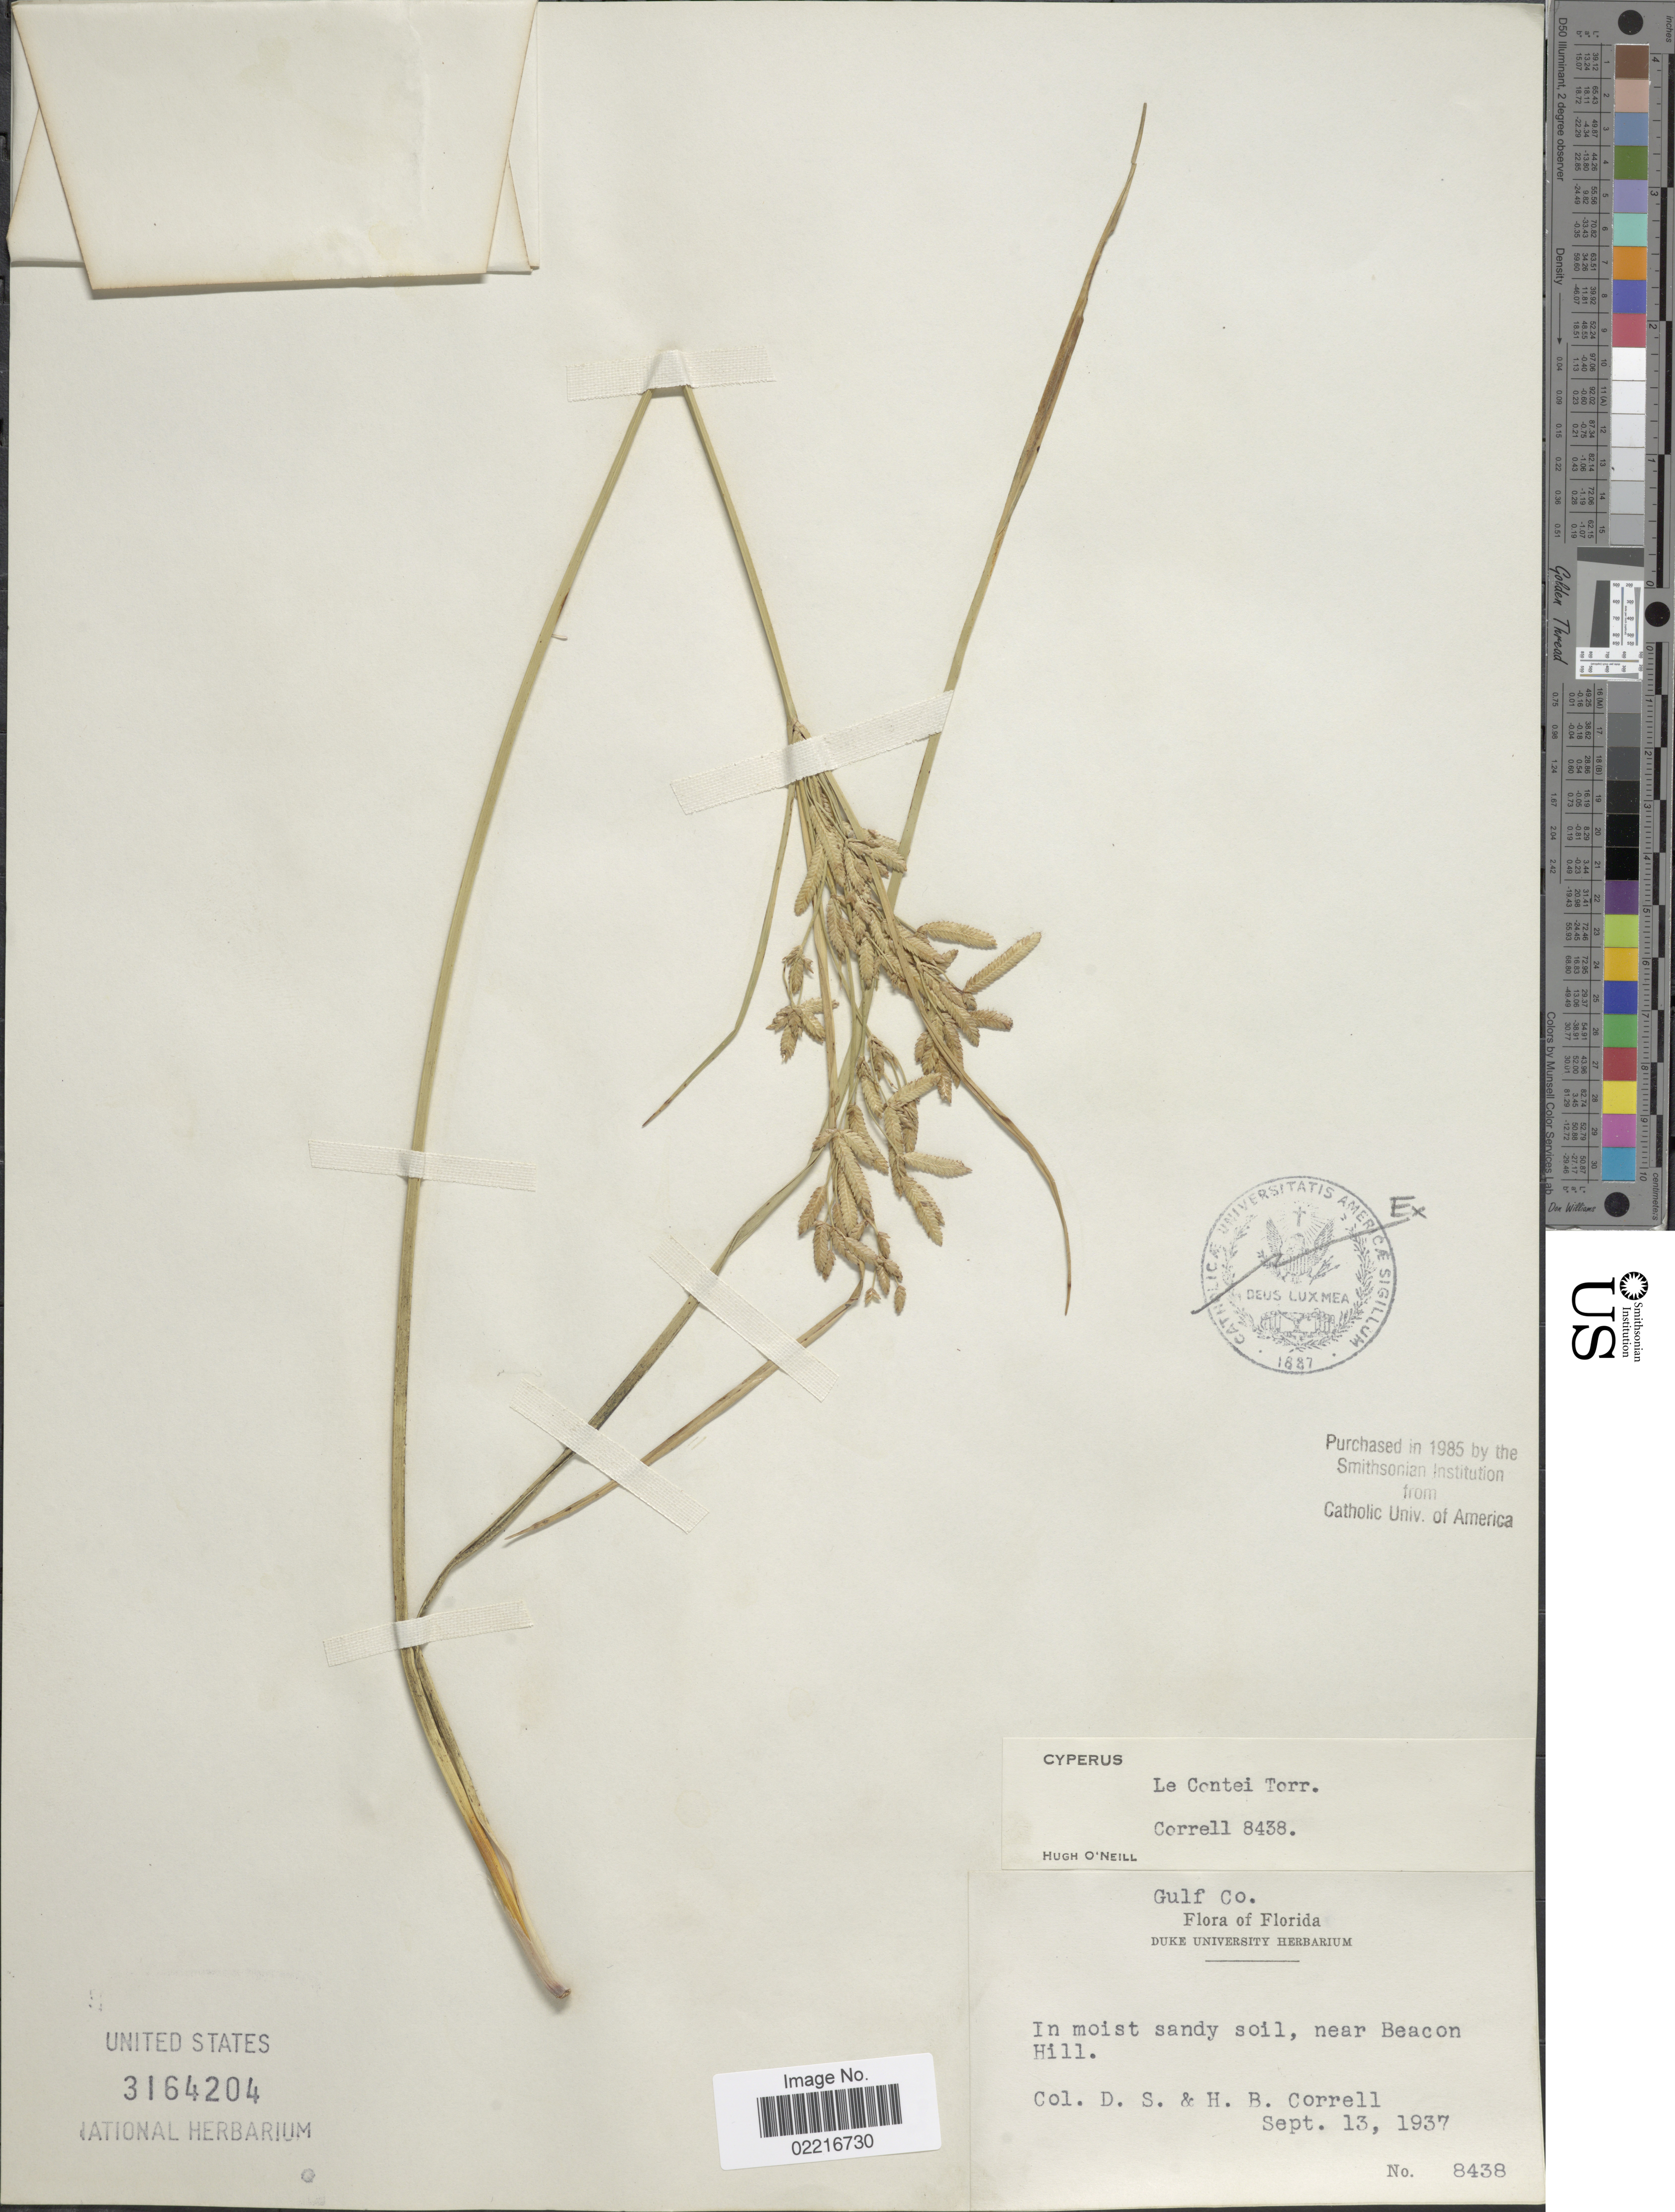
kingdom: Plantae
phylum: Tracheophyta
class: Liliopsida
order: Poales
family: Cyperaceae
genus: Cyperus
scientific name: Cyperus lecontei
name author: Torr. ex Steud.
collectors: D. S. Correll & H. Correll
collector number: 8438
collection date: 1937-09-13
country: United States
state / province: Florida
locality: Gulf Co. Near Beacon Hill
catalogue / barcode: US 3164204